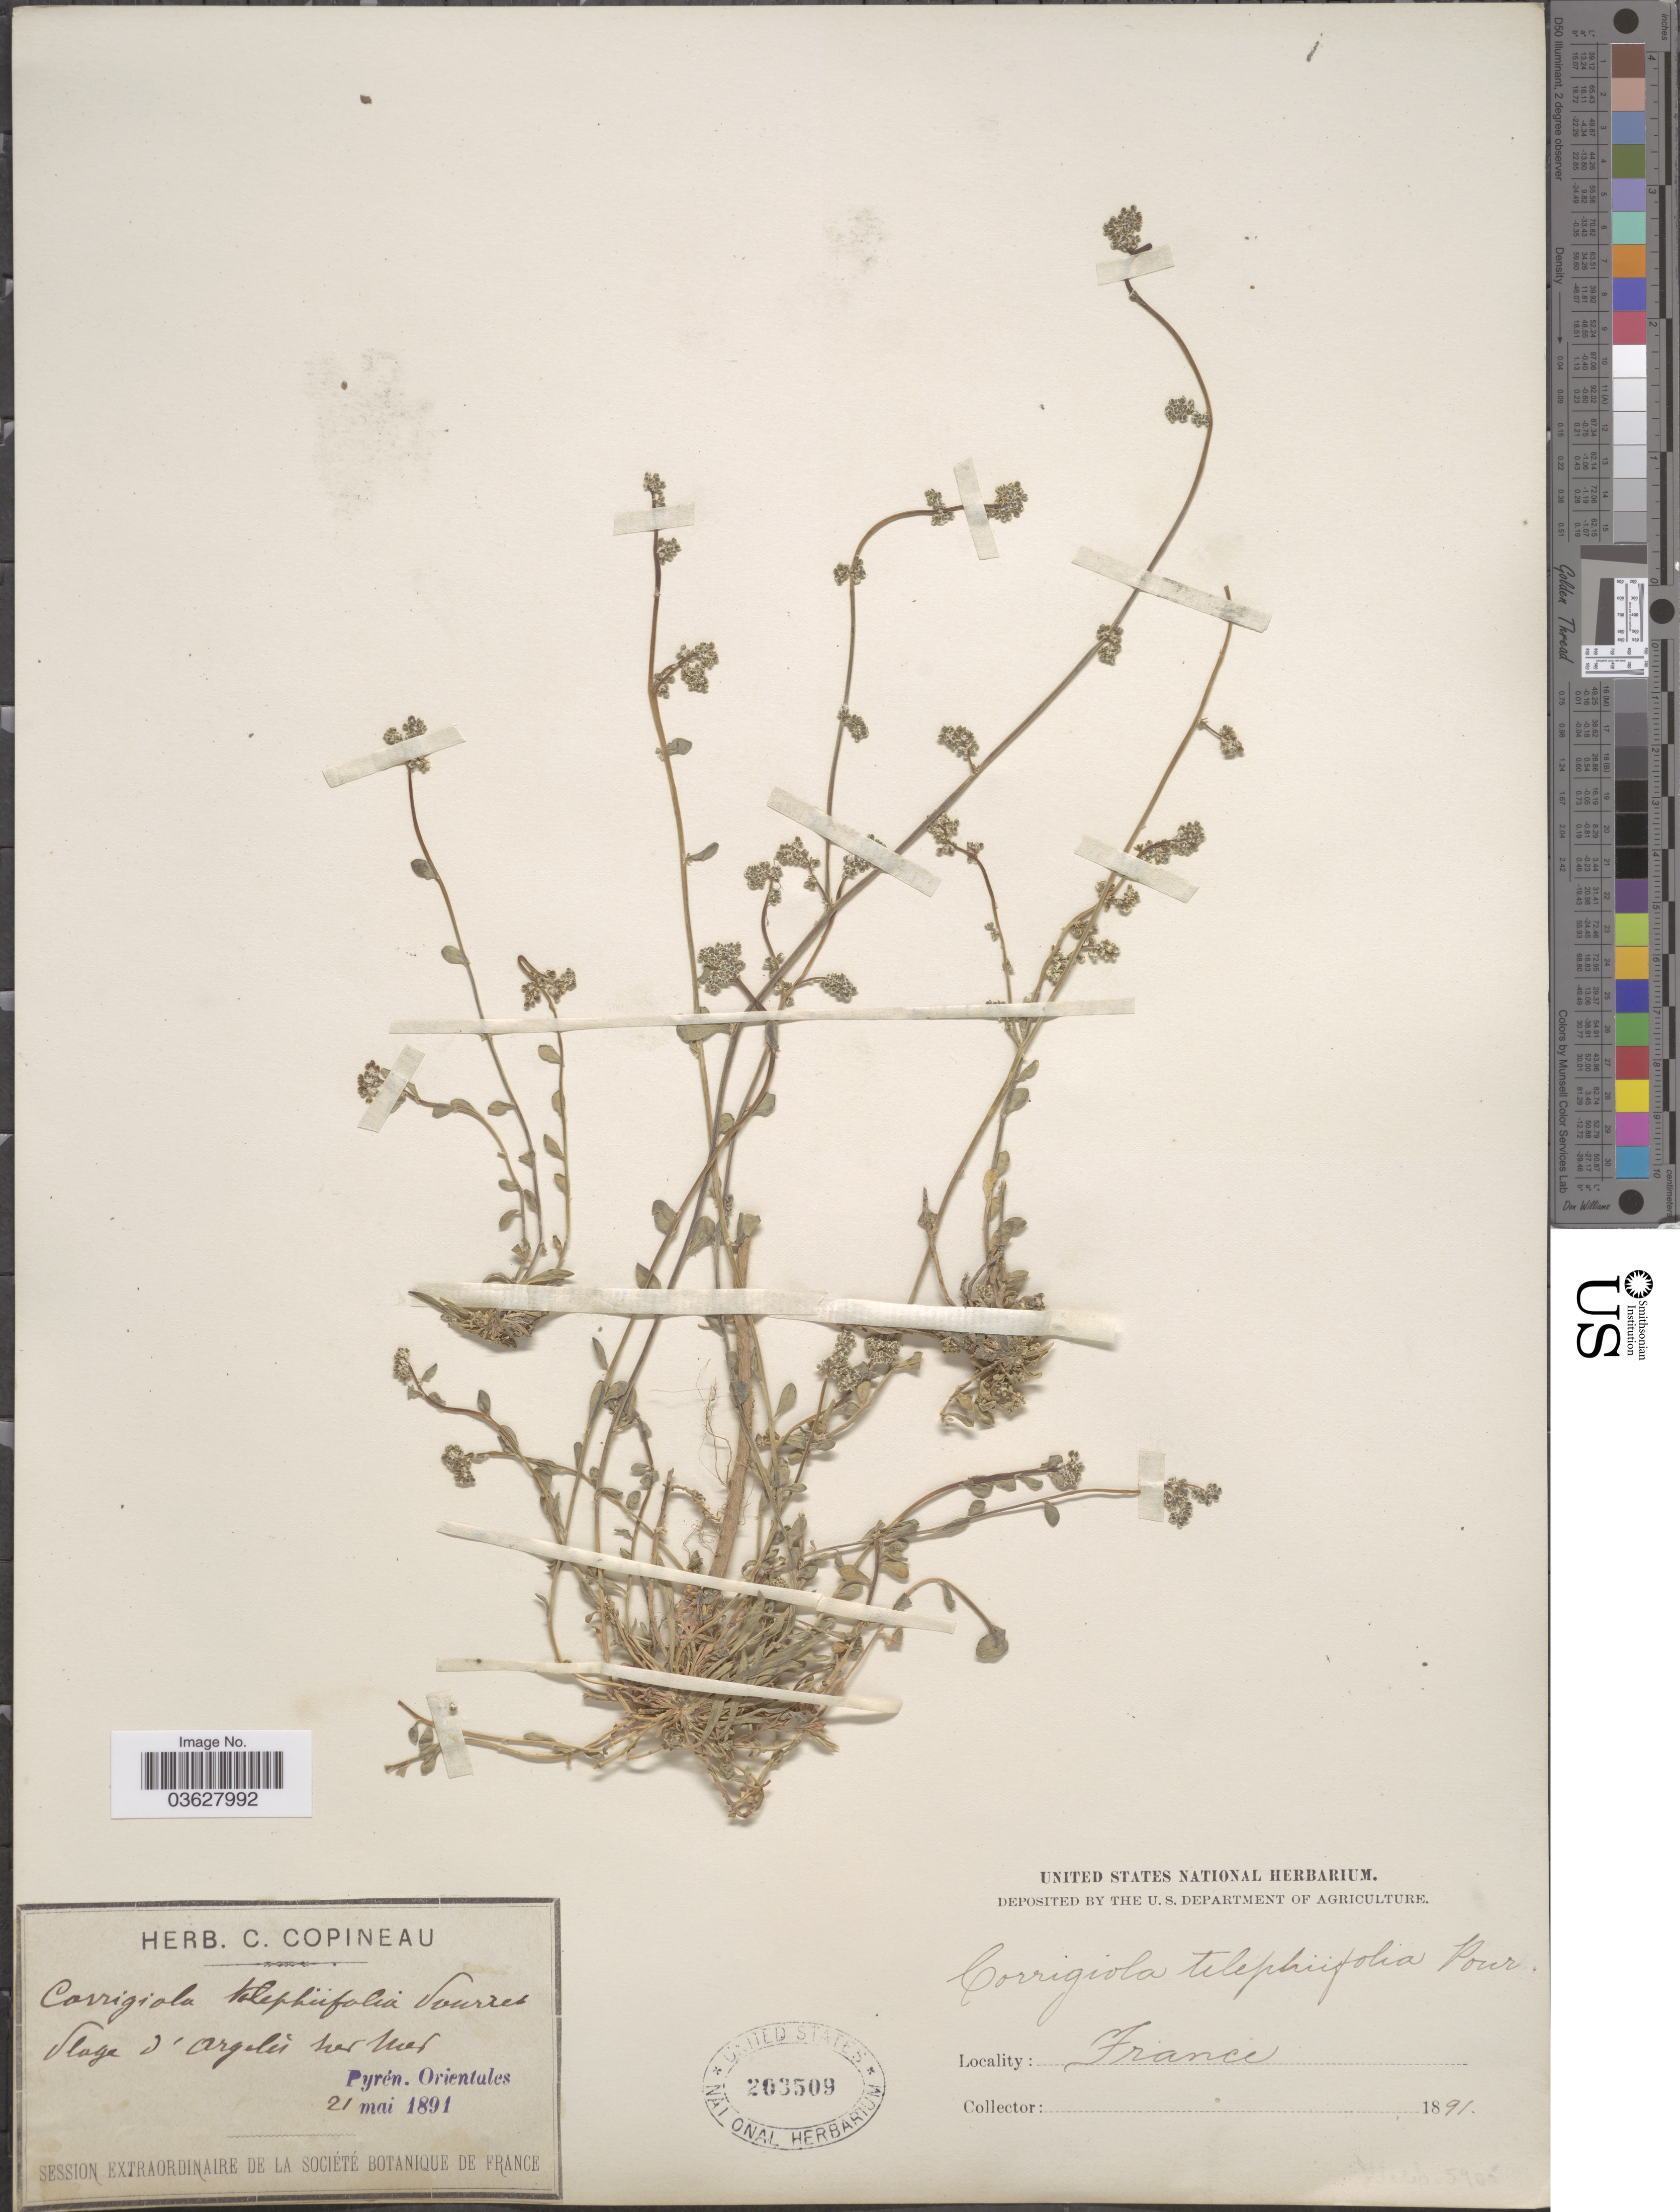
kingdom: Plantae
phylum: Tracheophyta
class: Magnoliopsida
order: Caryophyllales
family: Caryophyllaceae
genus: Corrigiola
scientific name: Corrigiola telephiifolia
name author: Pourr.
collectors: ex herb. C. Copineau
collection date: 1891-05-21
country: France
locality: Plage d'Argelés sur Mer. Pyrén. Orientales.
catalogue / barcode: US 203509